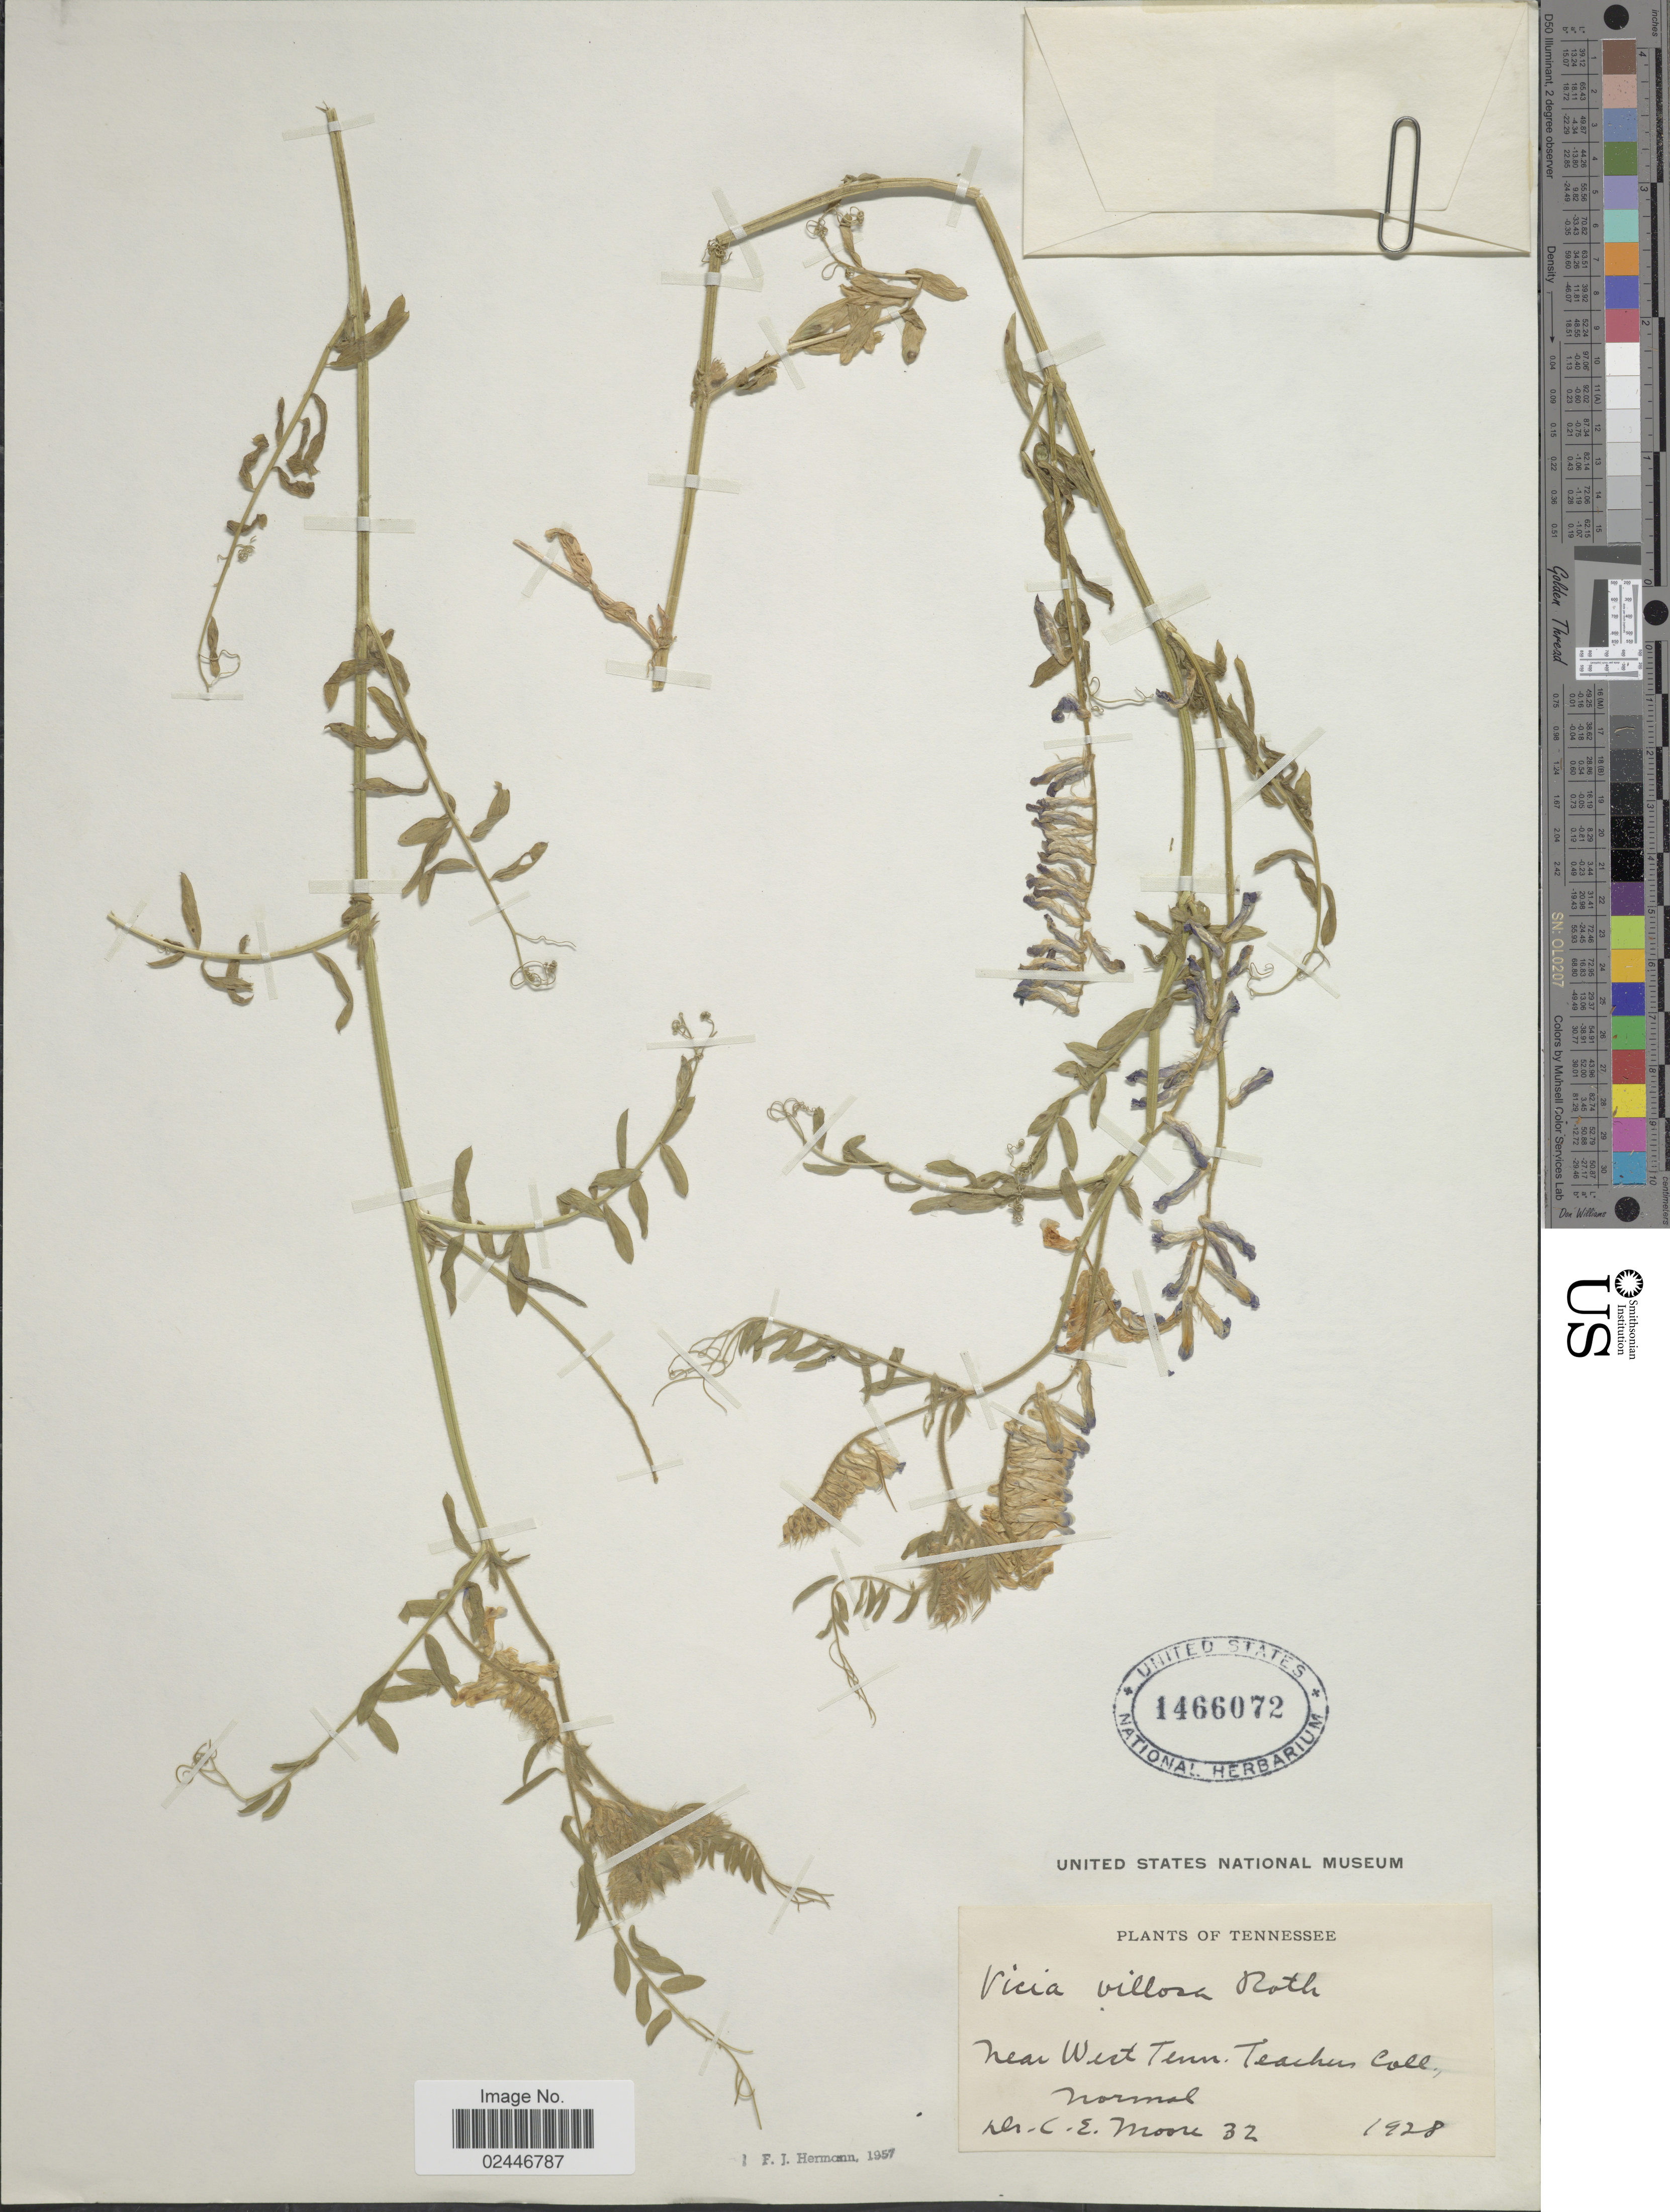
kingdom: Plantae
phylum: Tracheophyta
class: Magnoliopsida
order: Fabales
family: Fabaceae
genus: Vicia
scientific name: Vicia villosa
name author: Roth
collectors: C. Moore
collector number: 32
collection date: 1928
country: United States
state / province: Tennessee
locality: Near West Tenn. Teachers Coll., Normal.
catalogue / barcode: US 1466072